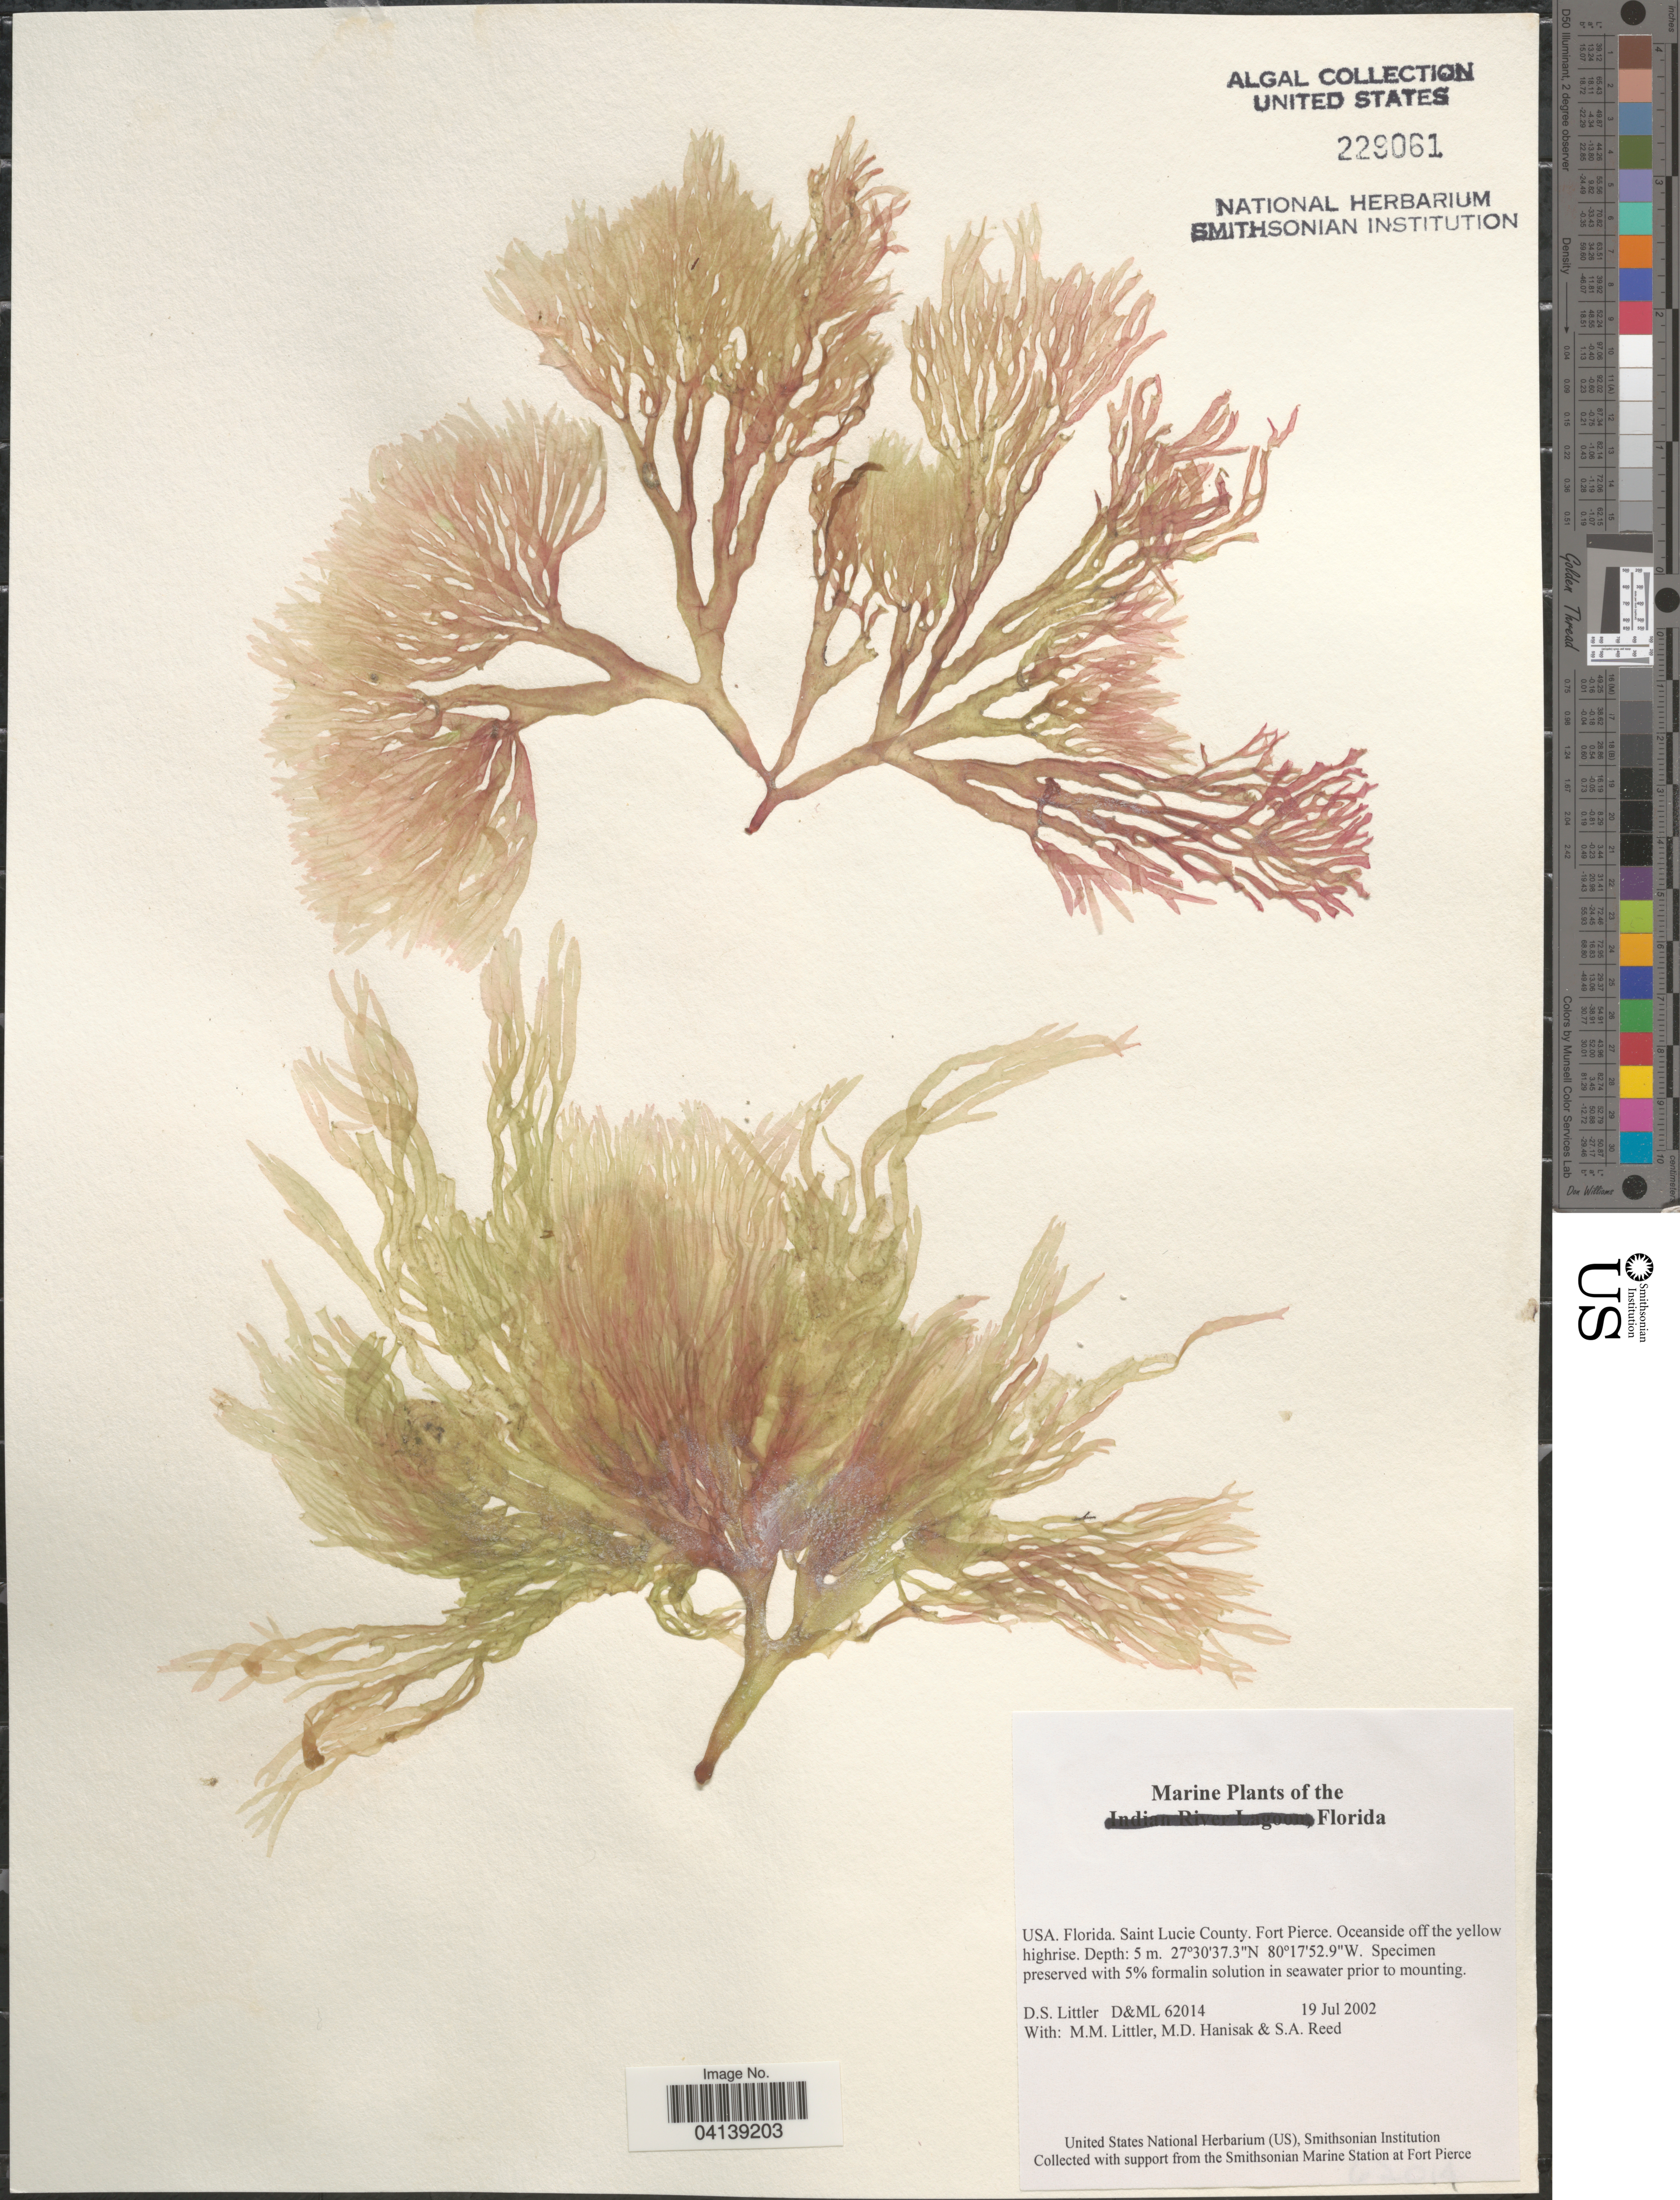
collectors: D. S. Littler, M. Hanisak & S. Reed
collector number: D&ML62014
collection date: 2002-07-19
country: United States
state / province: Florida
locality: Saint Lucie County. Fort Pierce. Oceanside off the yellow highrise.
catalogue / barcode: US 229061